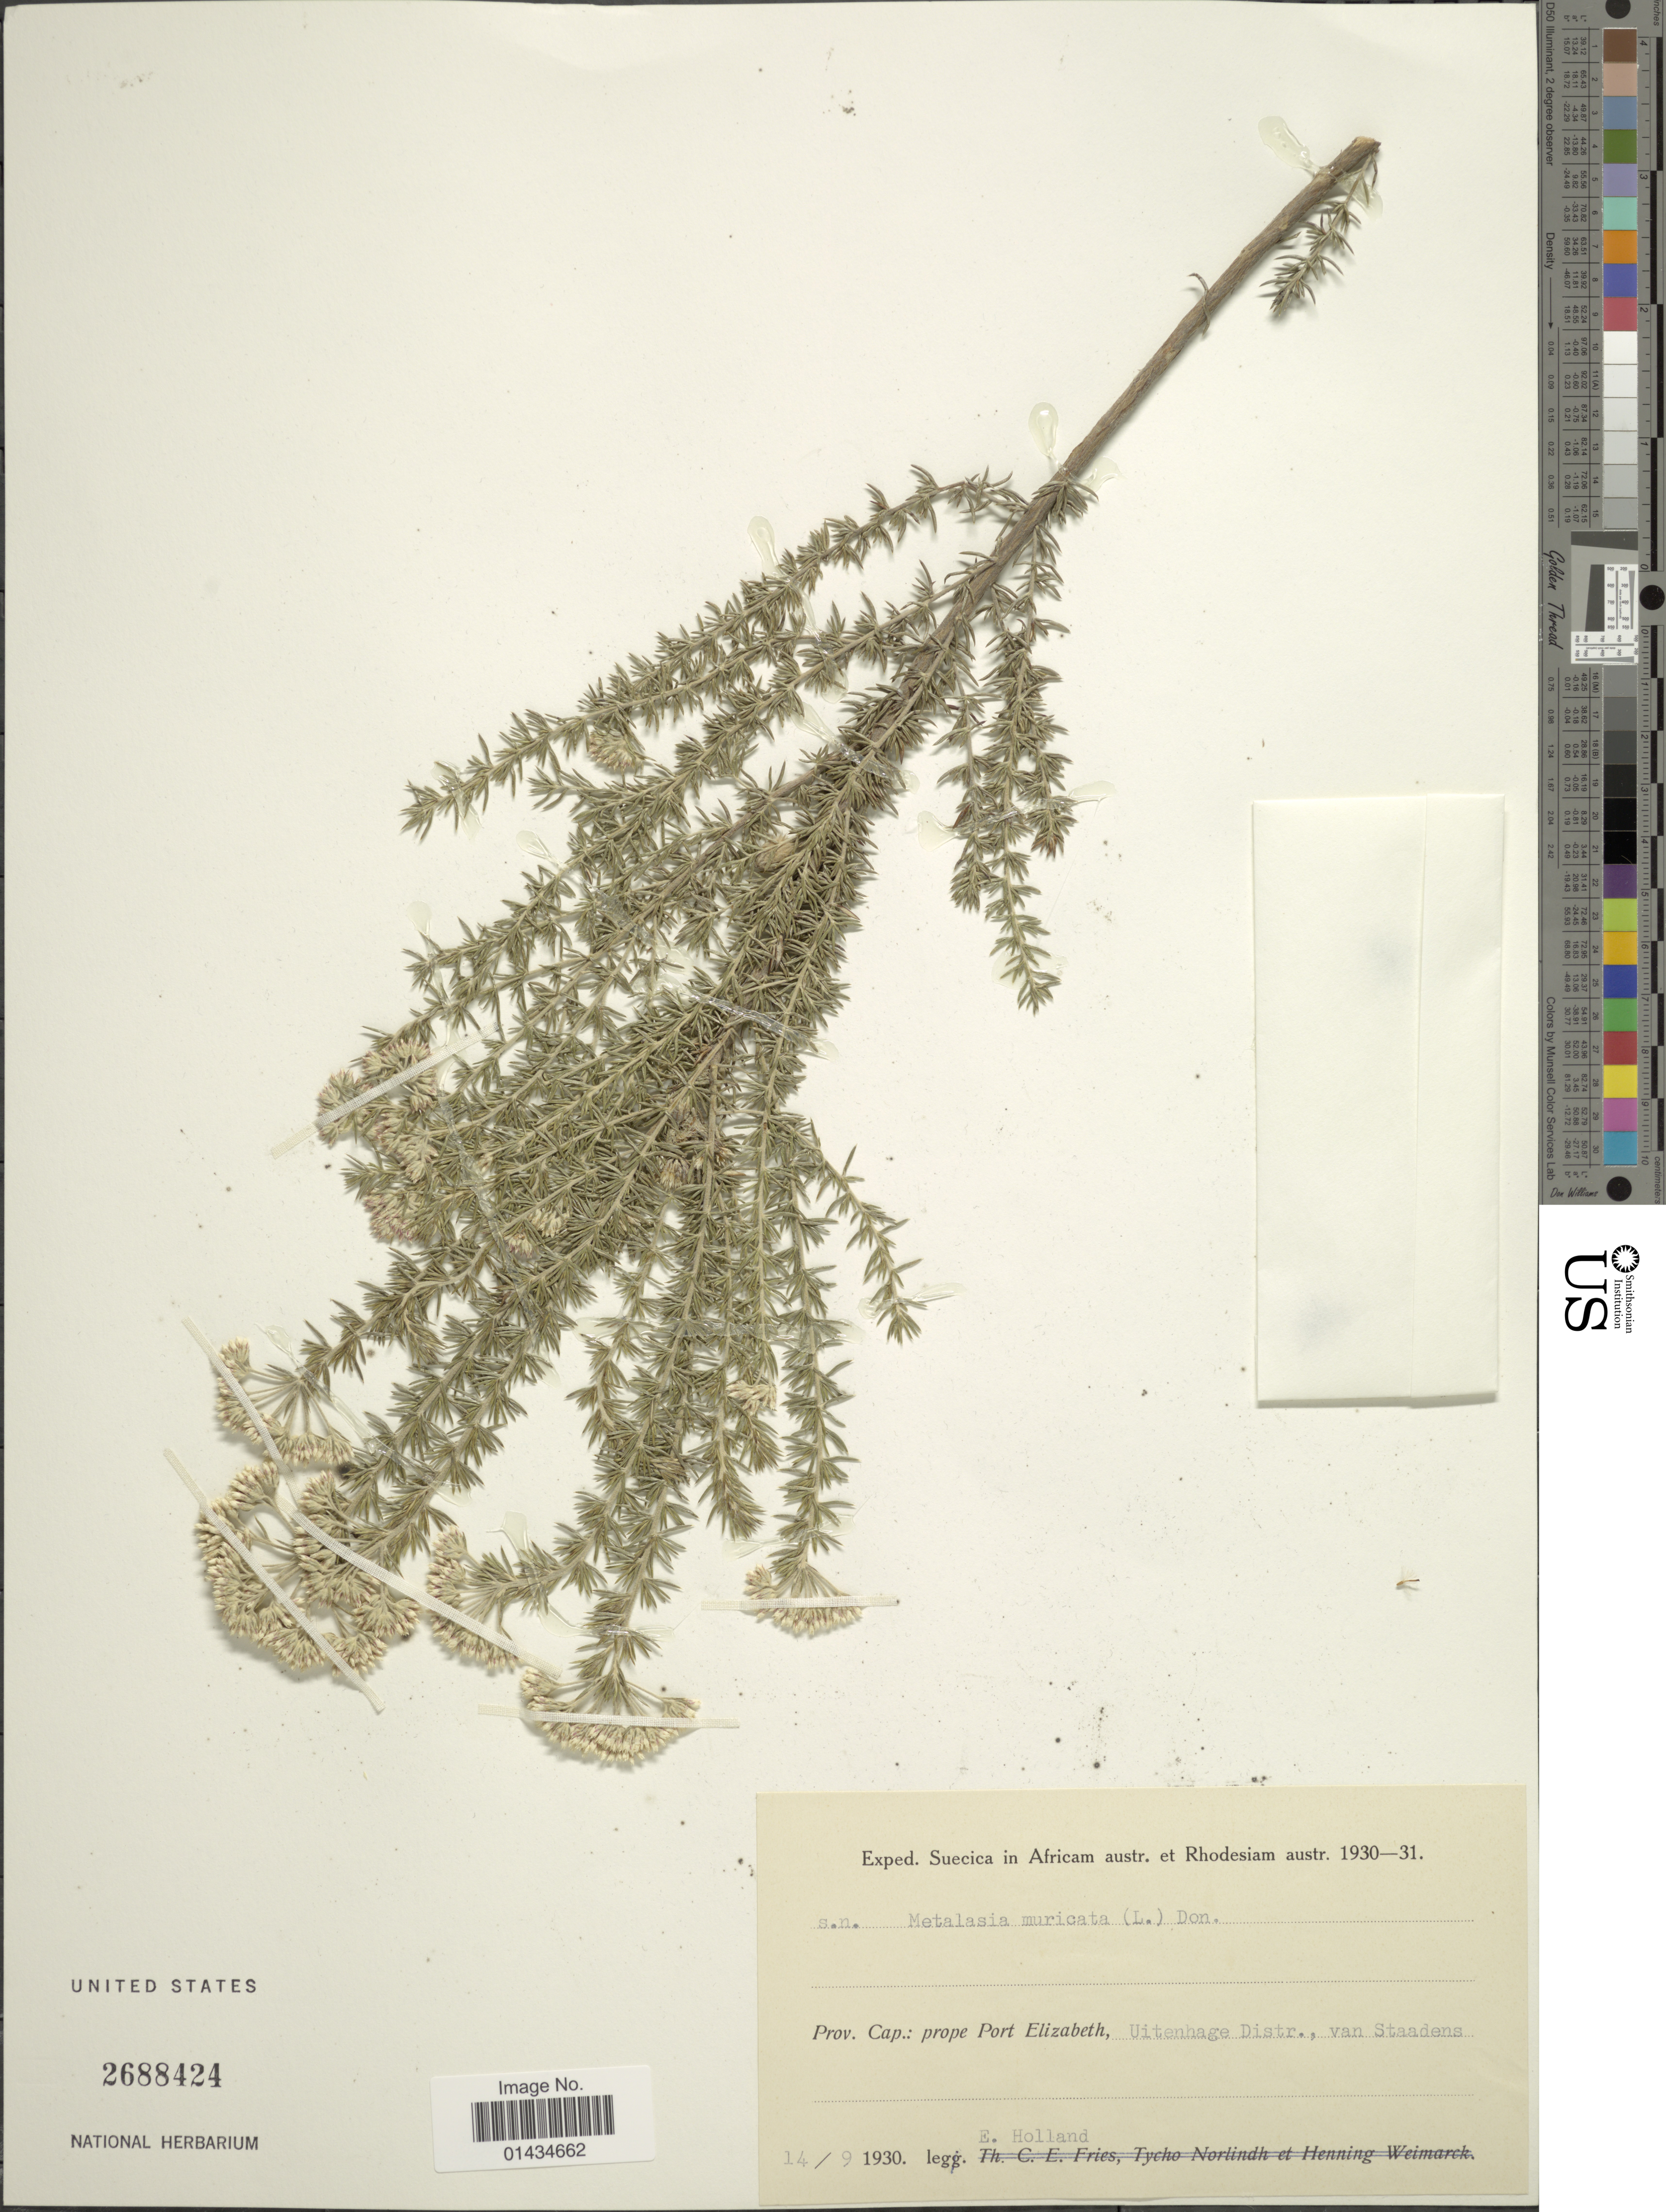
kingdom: Plantae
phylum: Tracheophyta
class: Magnoliopsida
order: Asterales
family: Asteraceae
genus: Metalasia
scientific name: Metalasia muricata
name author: (L.) D. Don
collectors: A. Holland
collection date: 1930-09-14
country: South Africa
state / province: Eastern Cape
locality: Prope Port Elizabeth, Uitenahe Distr., van Staadens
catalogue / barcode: US 2688424